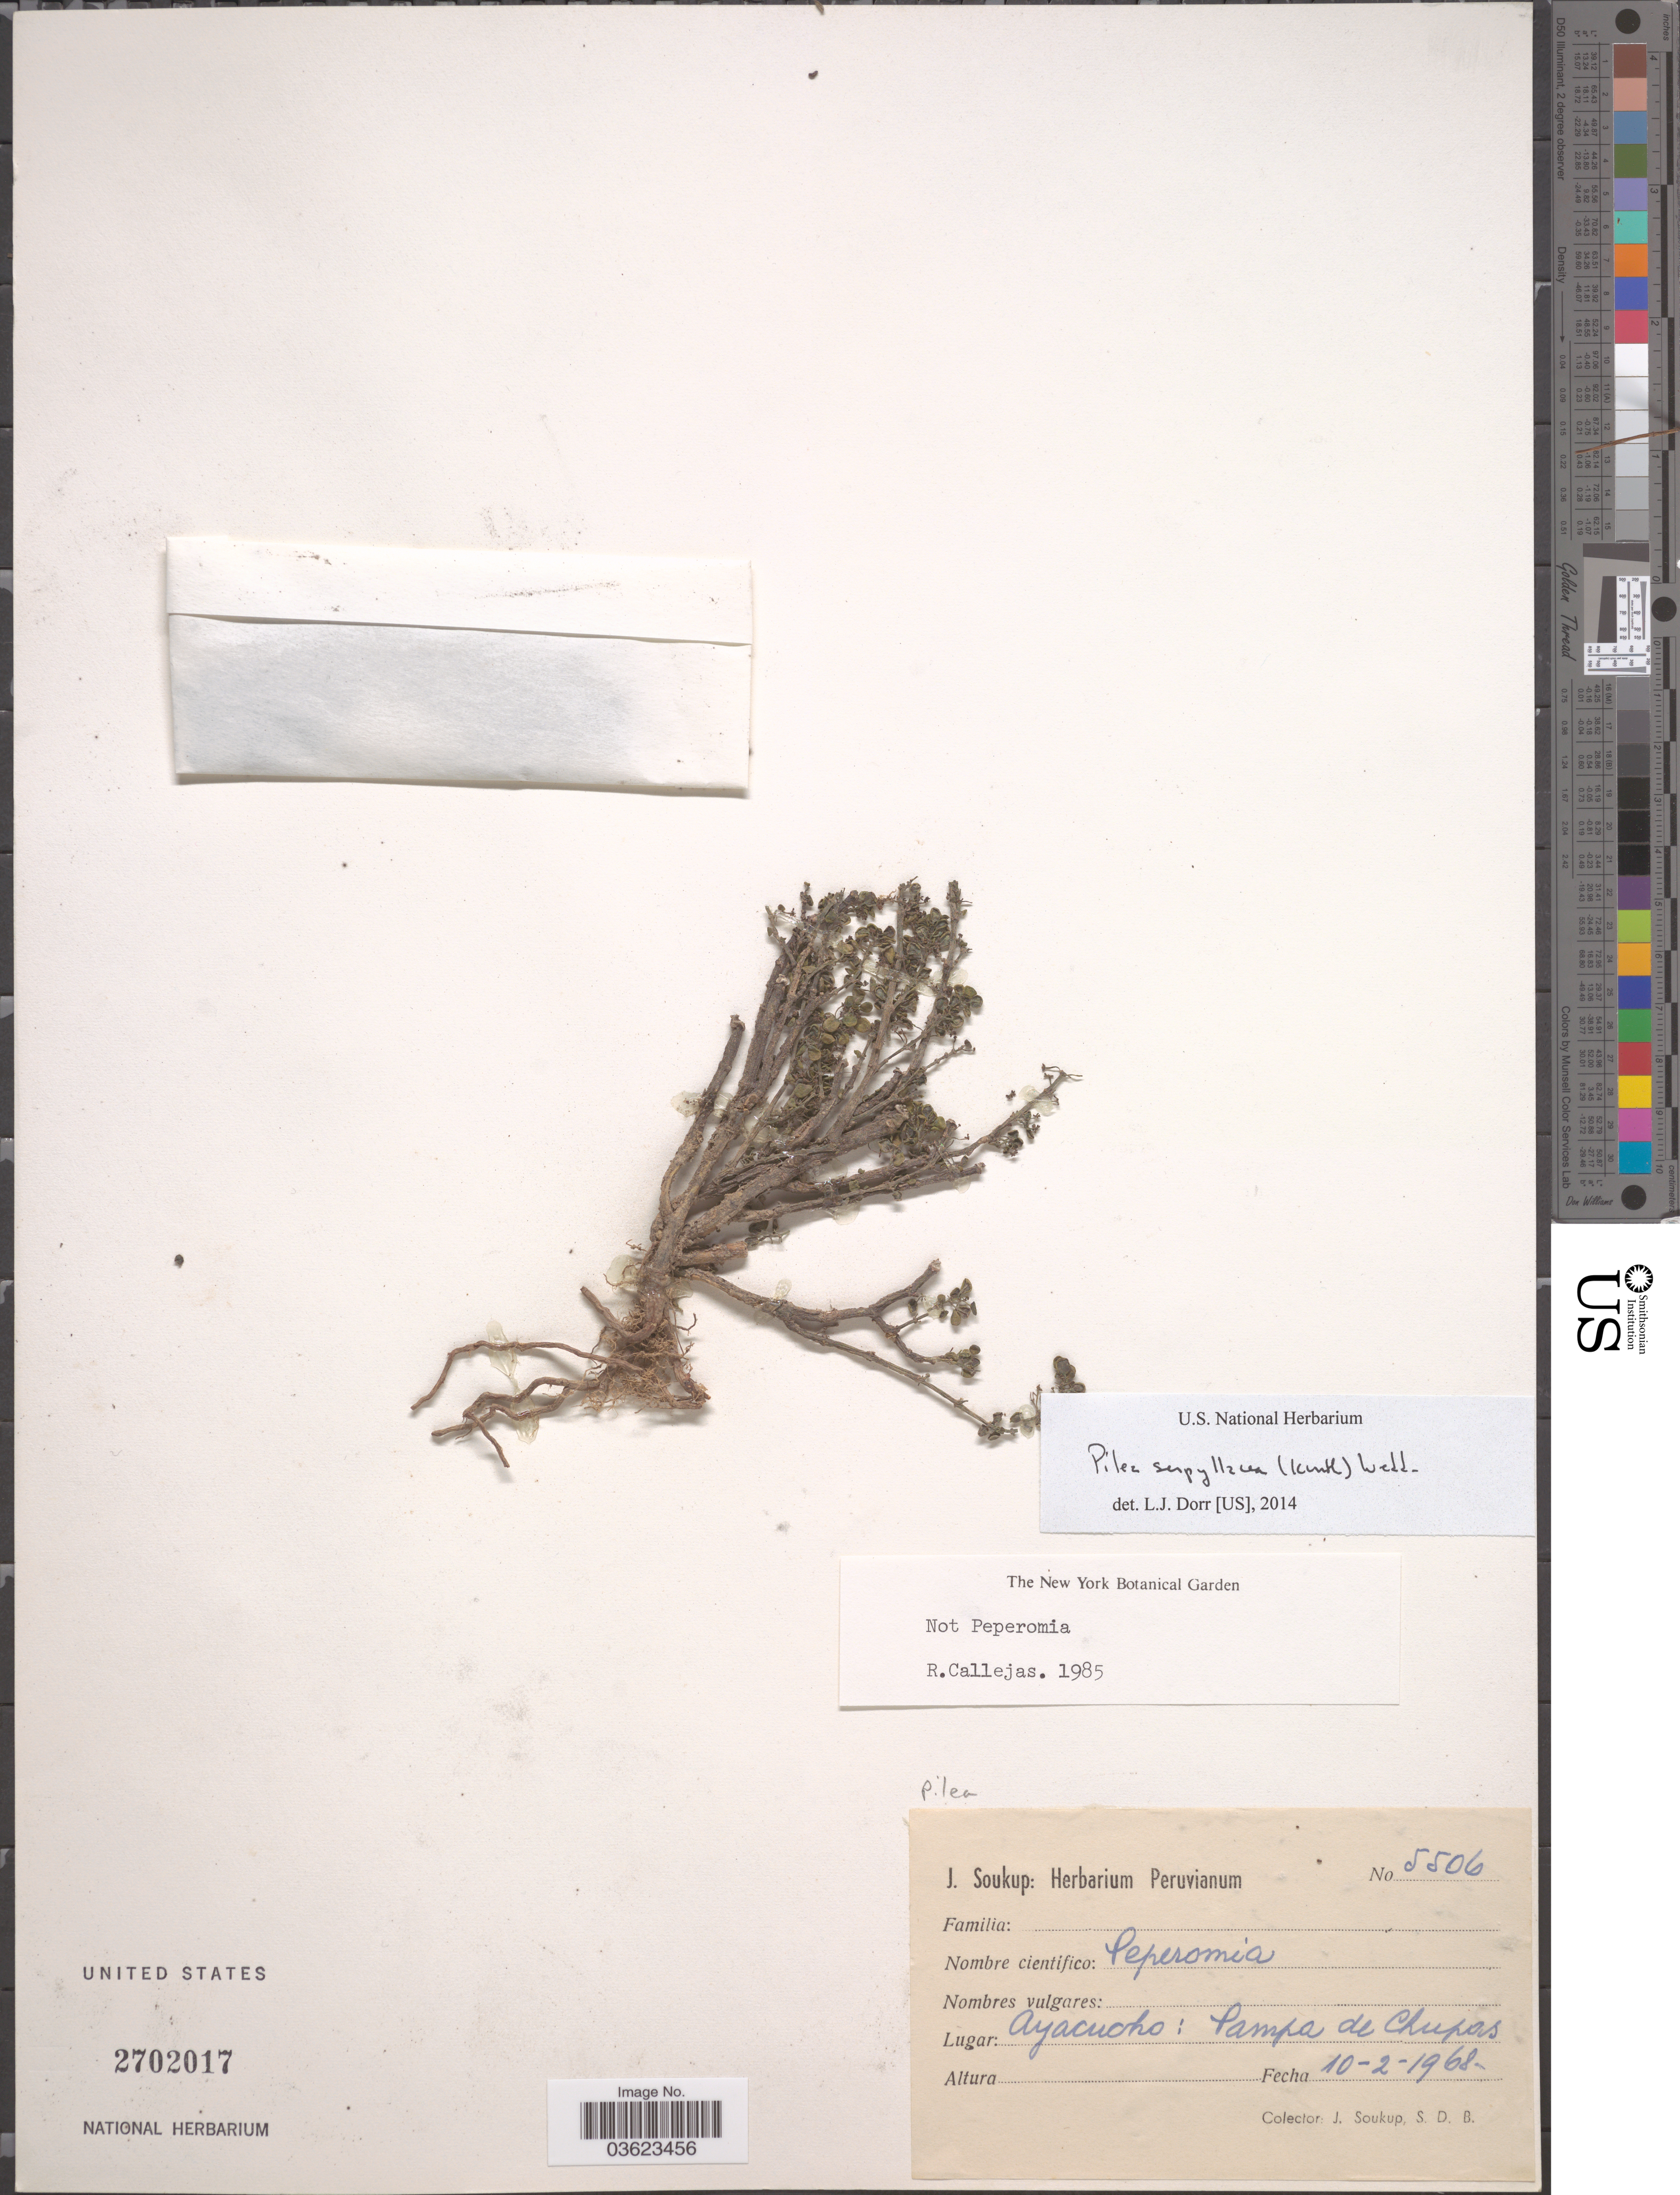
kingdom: Plantae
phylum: Tracheophyta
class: Magnoliopsida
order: Rosales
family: Urticaceae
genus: Pilea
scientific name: Pilea serpyllacea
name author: (Kunth) Liebm.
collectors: J. Soukup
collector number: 5506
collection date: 1968-02-10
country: Peru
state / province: Ayacucho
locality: Pampa de Chupas.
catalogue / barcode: US 2702017